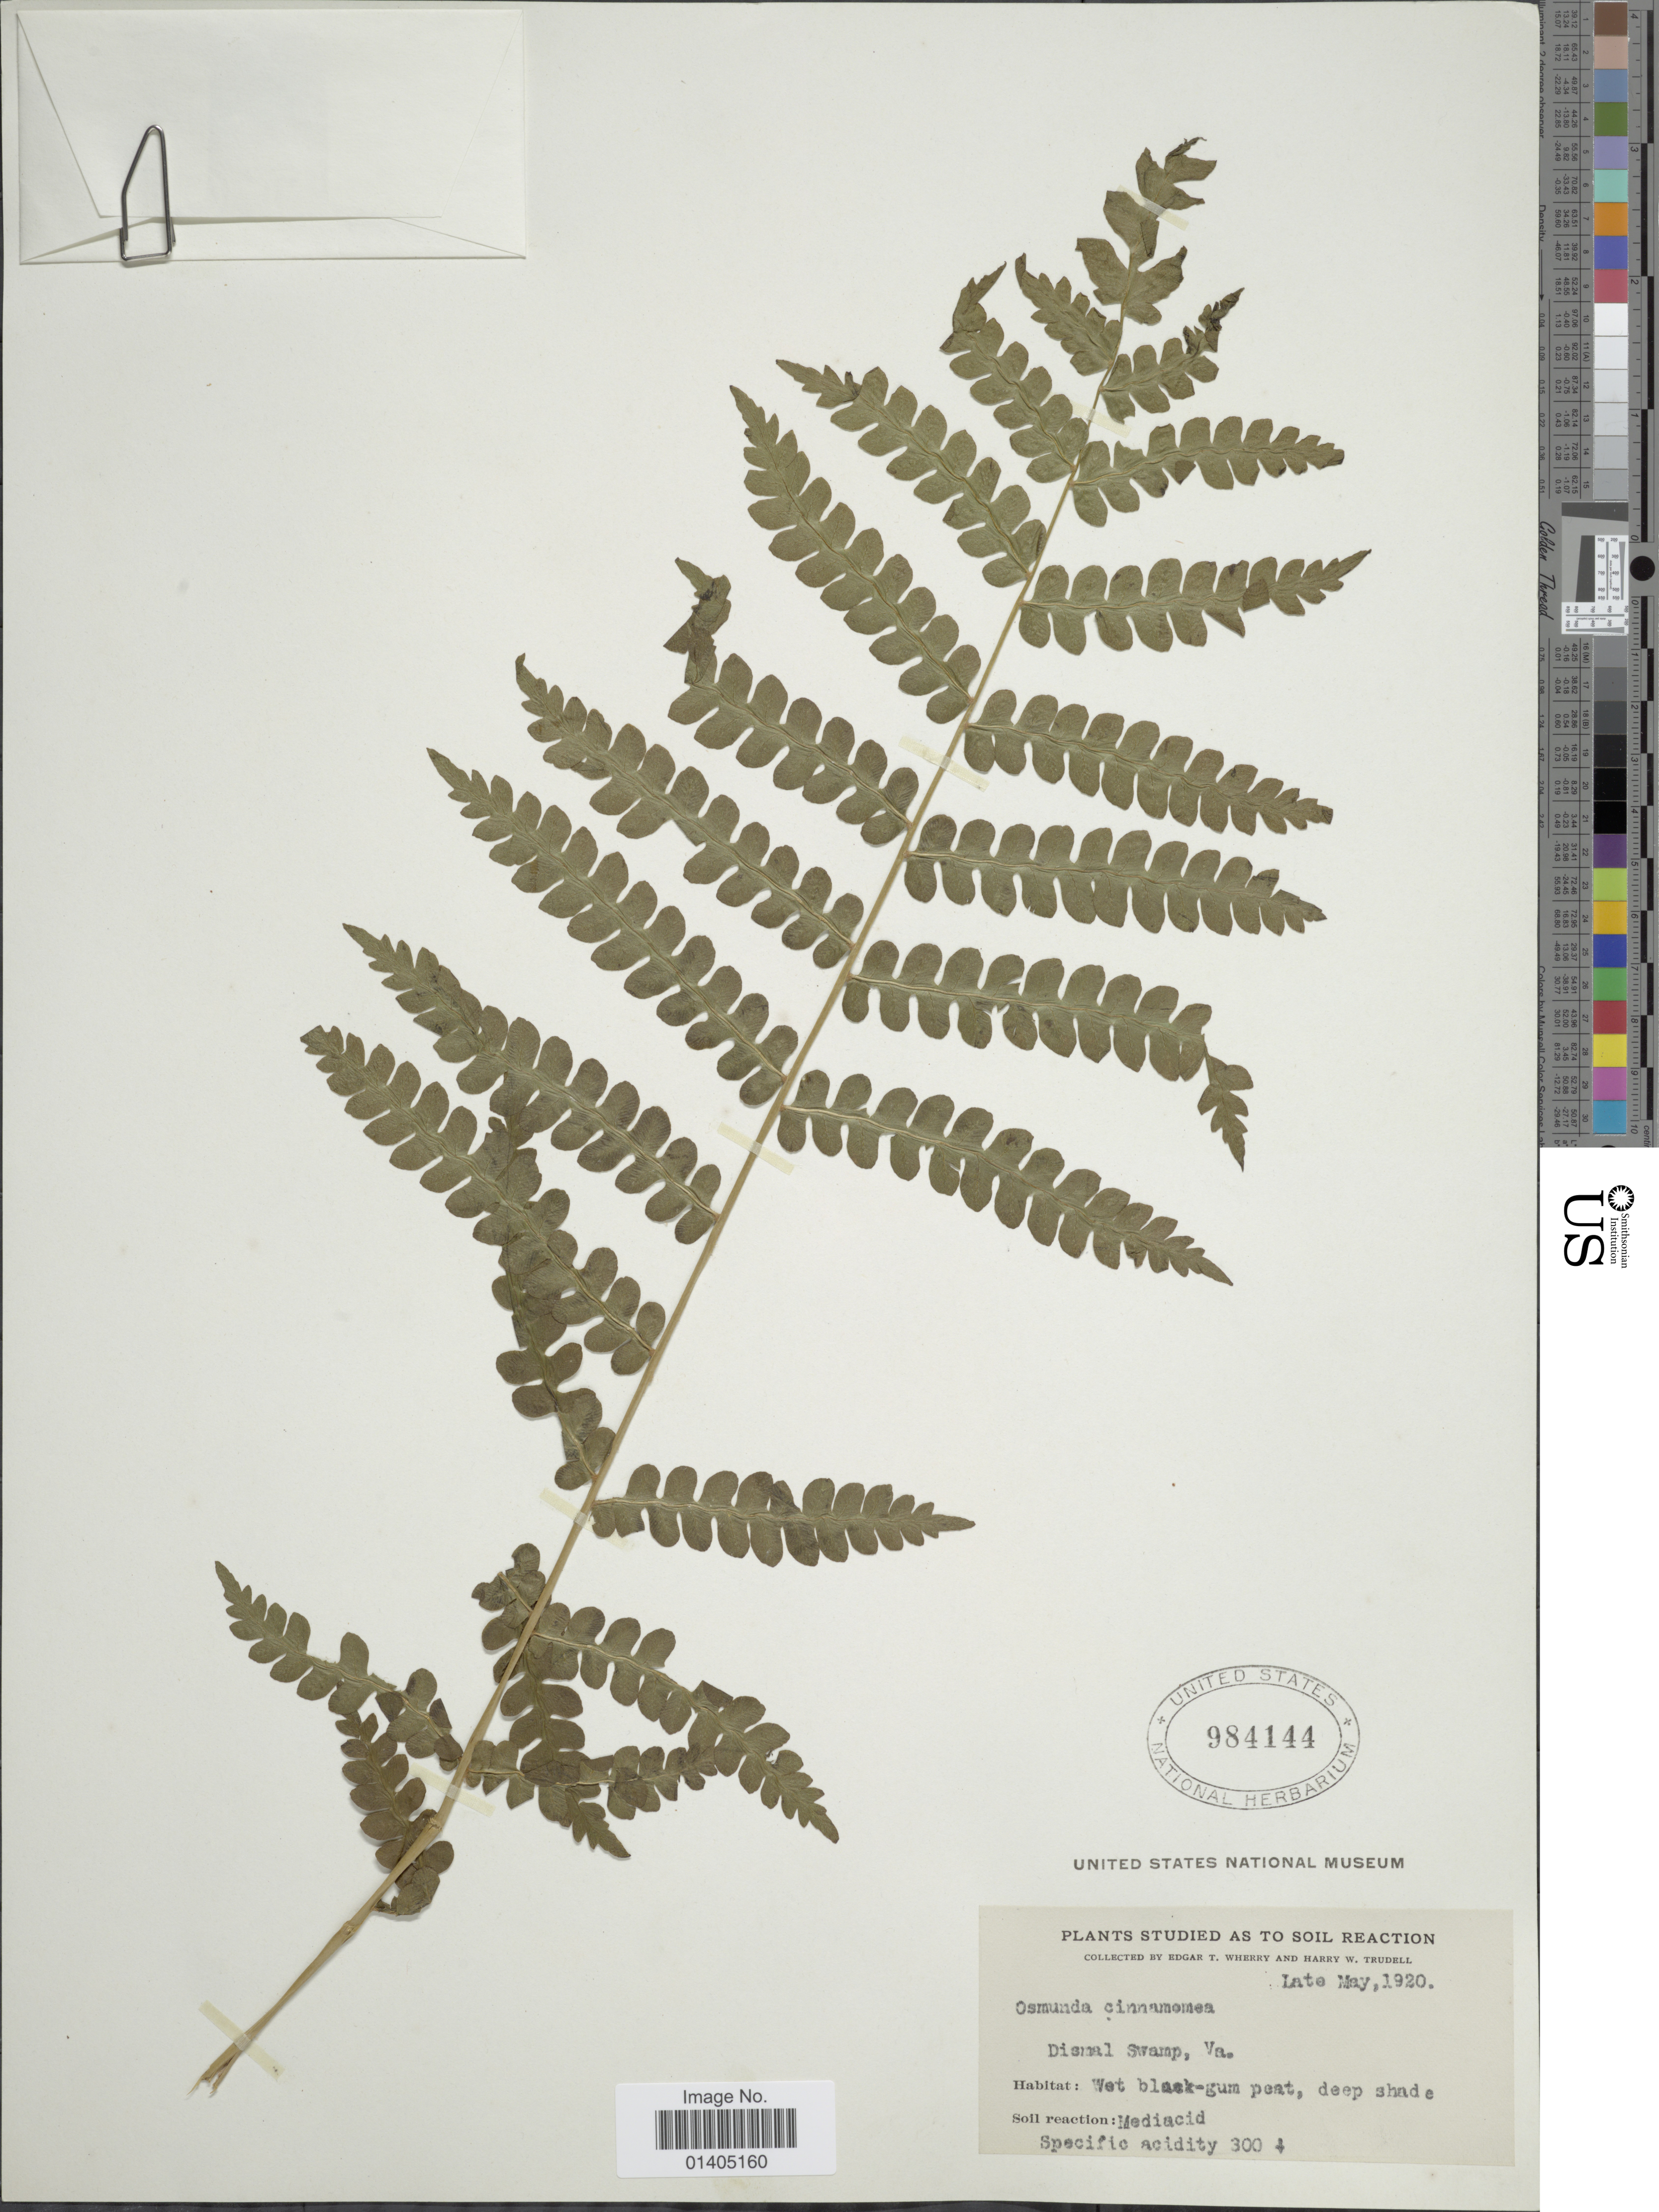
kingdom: Plantae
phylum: Tracheophyta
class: Polypodiopsida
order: Osmundales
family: Osmundaceae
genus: Osmundastrum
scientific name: Osmundastrum cinnamomeum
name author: (L.) C. Presl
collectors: E. T. Wherry & H. Trudell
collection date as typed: Late May, 1920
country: United States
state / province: Virginia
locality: Dismal Swamp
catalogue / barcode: US 984144